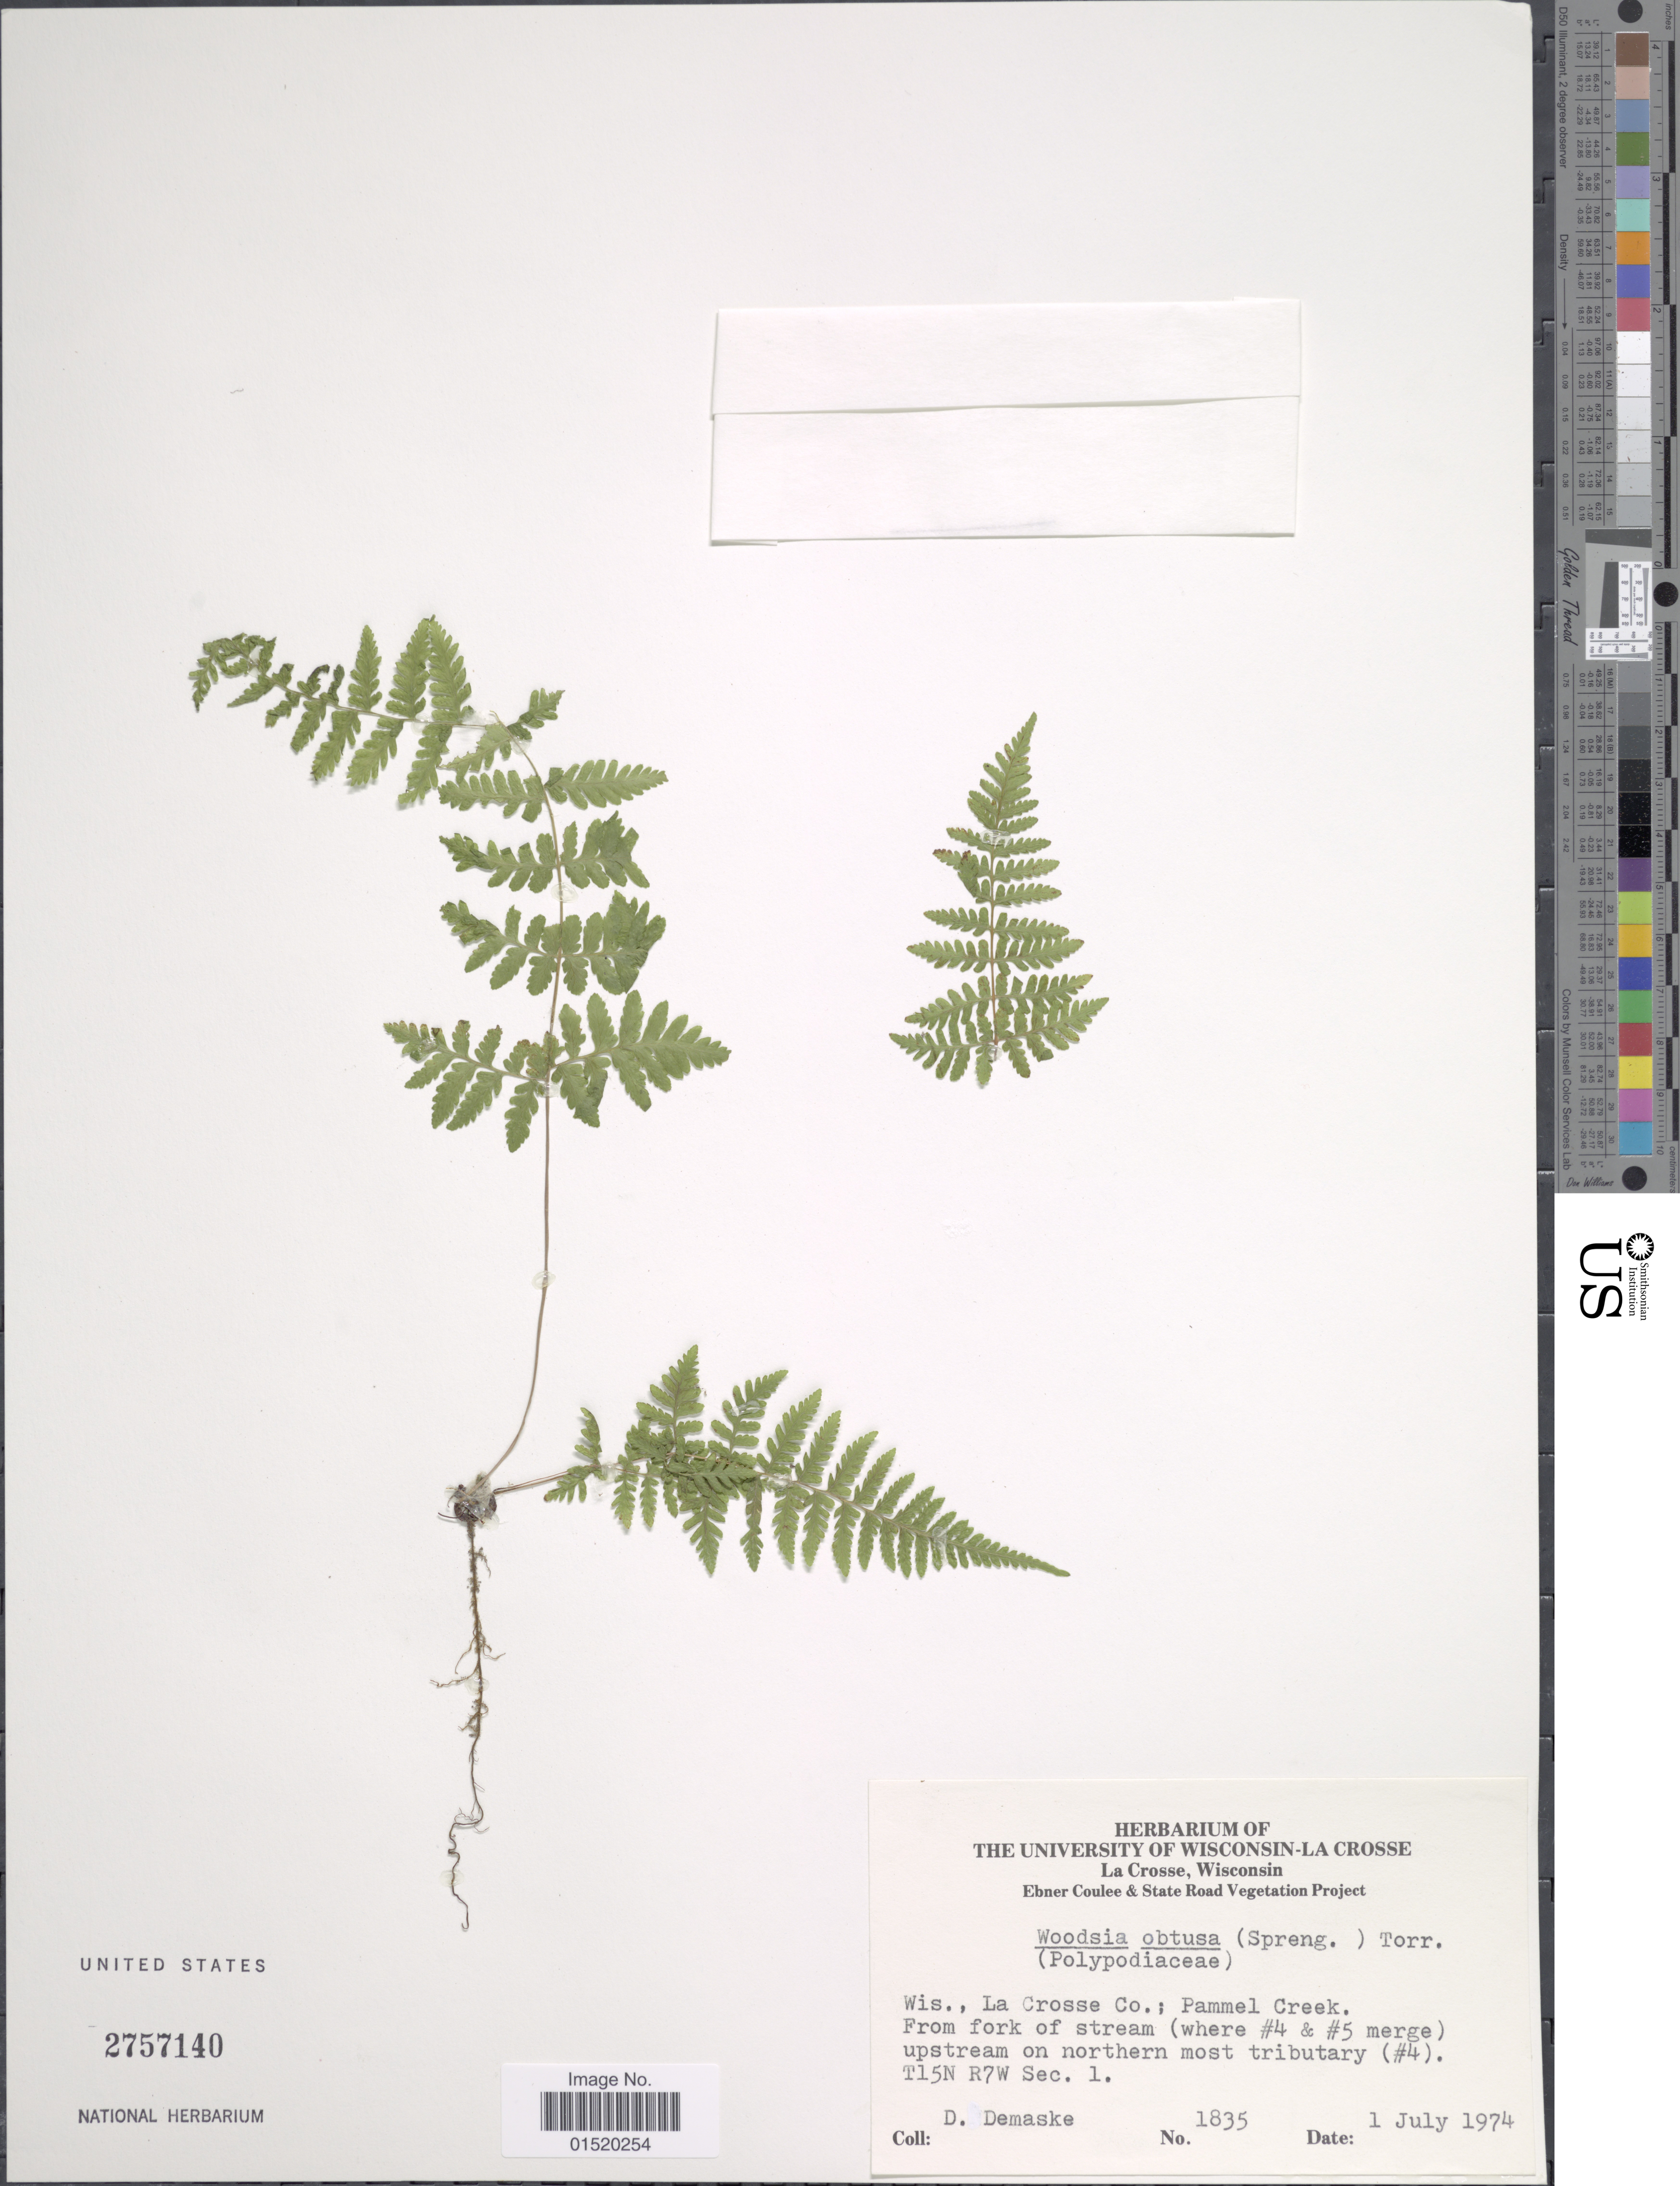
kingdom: Plantae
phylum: Tracheophyta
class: Polypodiopsida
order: Polypodiales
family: Woodsiaceae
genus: Woodsia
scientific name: Woodsia obtusa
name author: (Spreng.) Torr.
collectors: D. Demaske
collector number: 1835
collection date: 1974-07-01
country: United States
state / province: Wisconsin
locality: La Crosse, La Crosse Co.; Pammel Creek. From fork of stream (where #4 & #5 merge) upstream on northern most tributary (#4) T15N R7W Sec. 1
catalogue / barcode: US 2757140